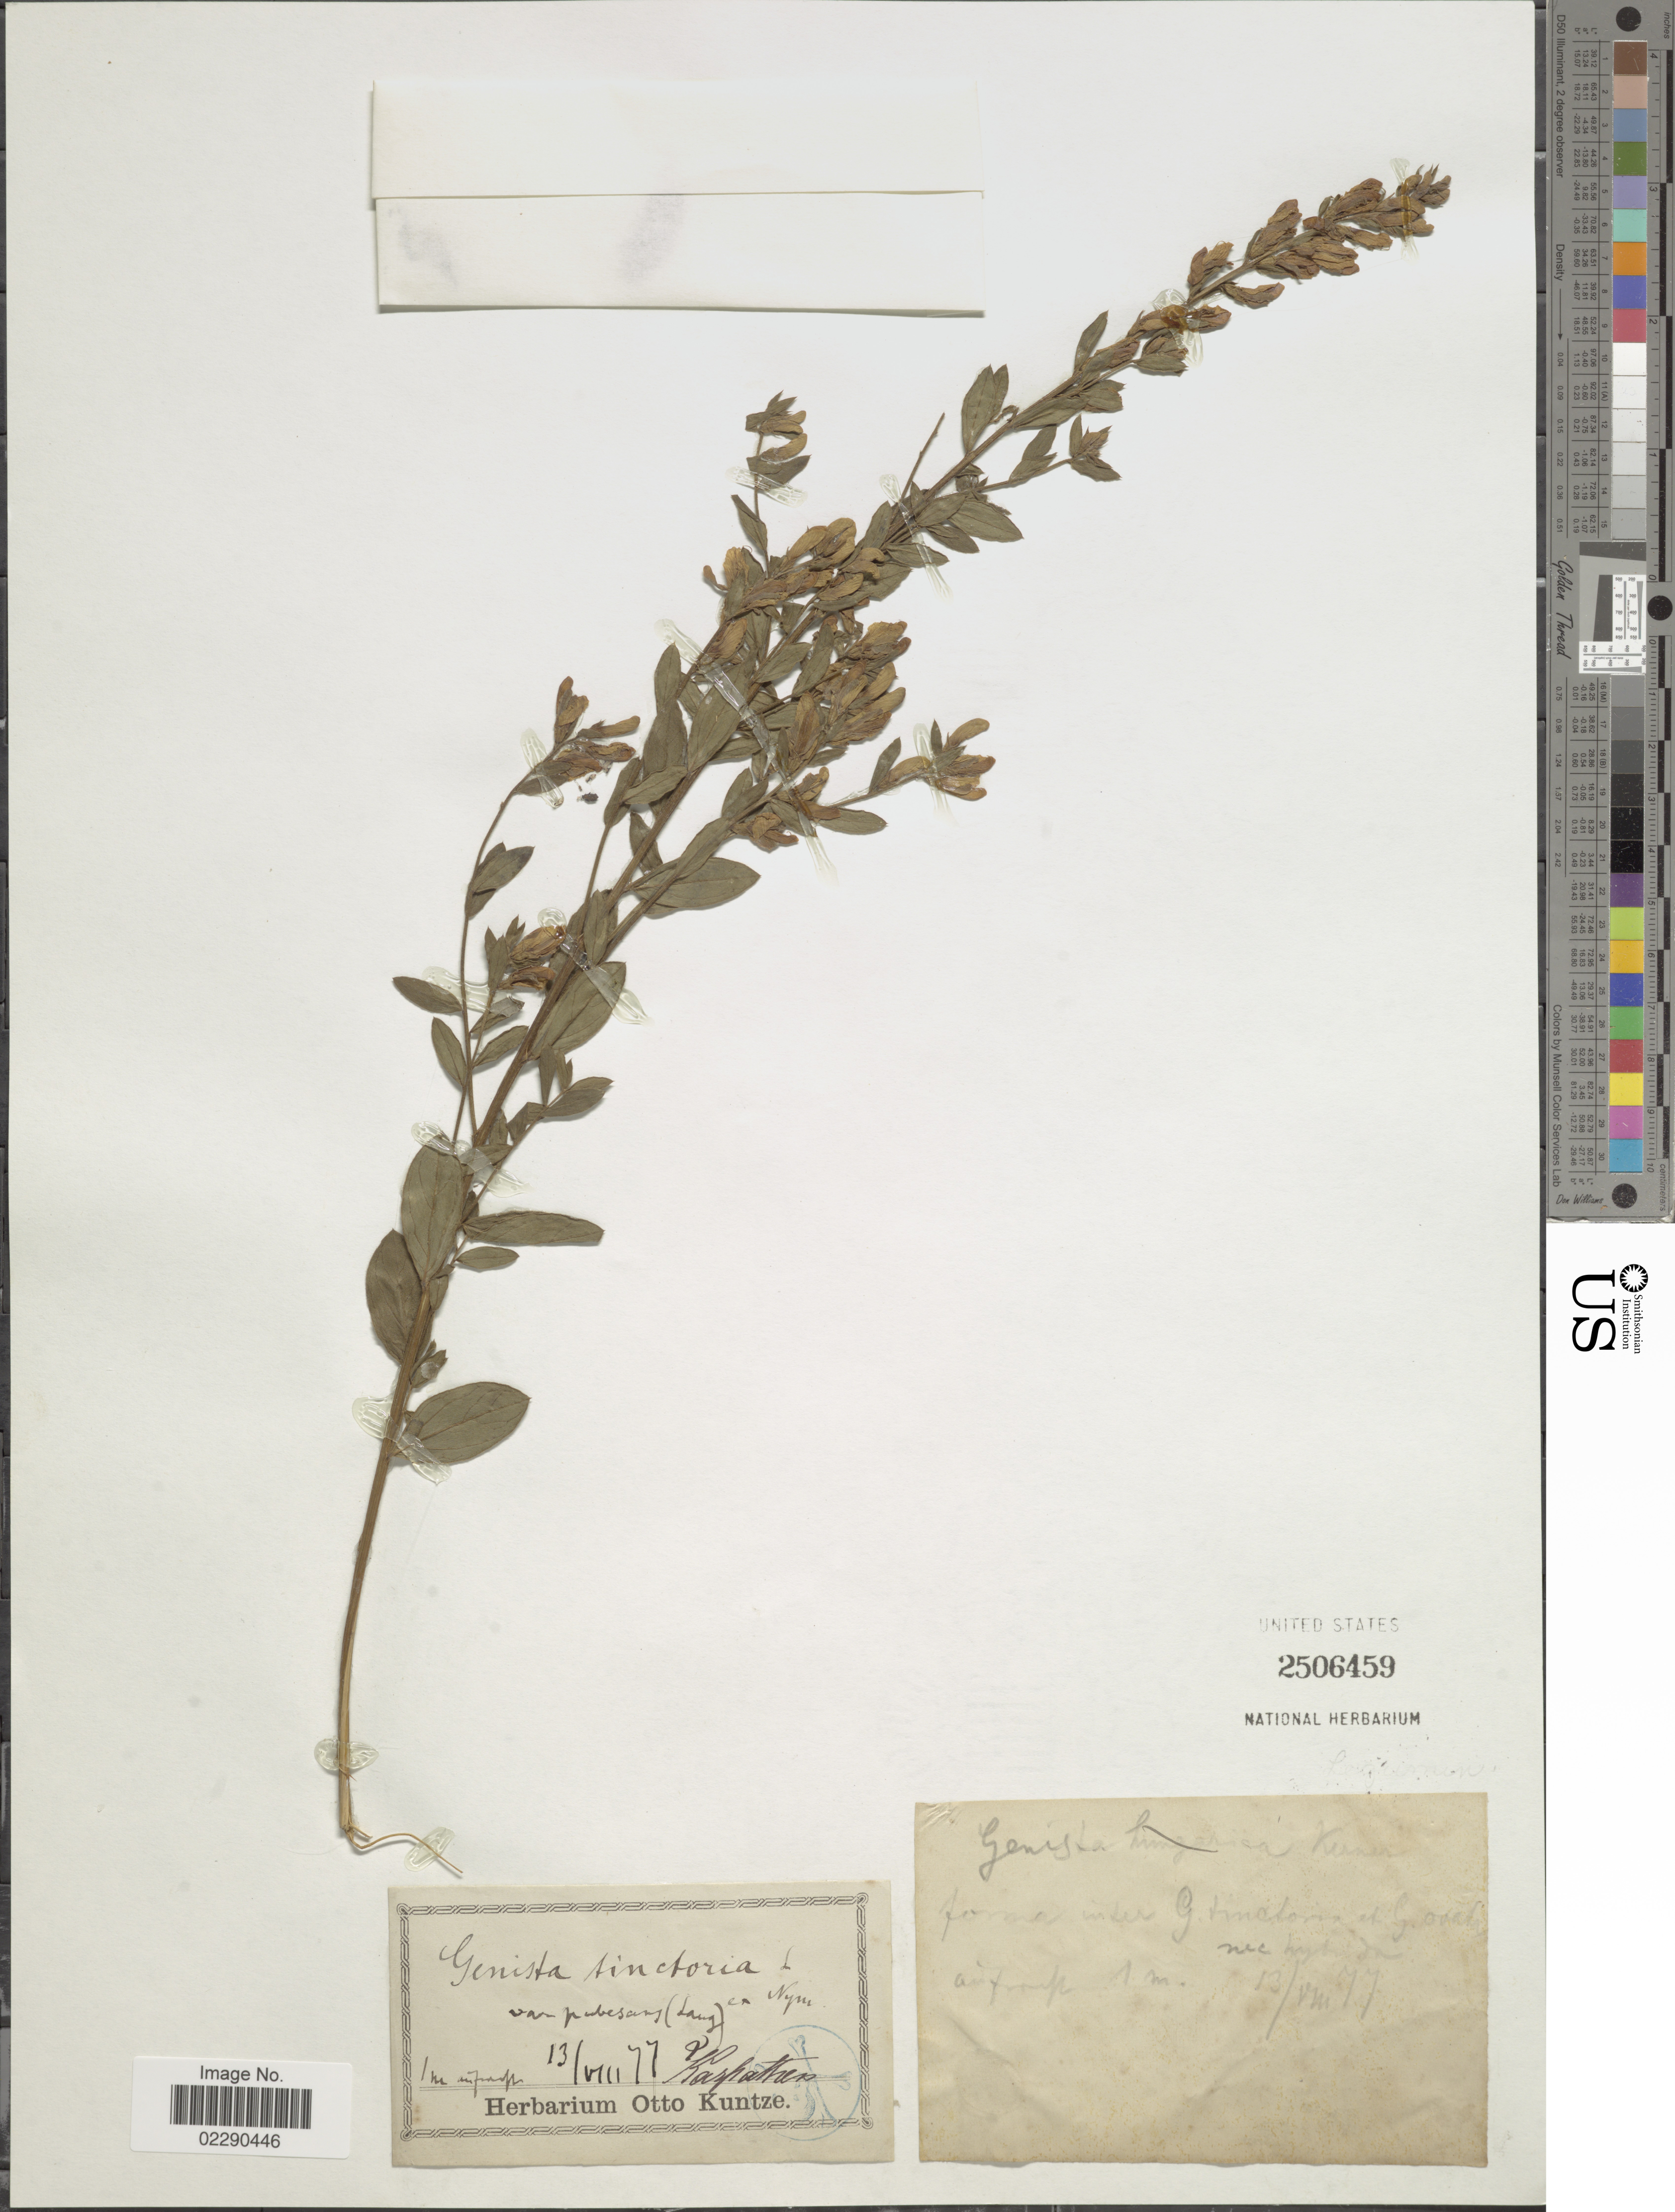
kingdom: Plantae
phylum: Tracheophyta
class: Magnoliopsida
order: Fabales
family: Fabaceae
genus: Genista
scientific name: Genista tinctoria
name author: L.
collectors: ex herb. Otto Kuntze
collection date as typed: Transcribed d/m/y: 13/8/77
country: Greece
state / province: South Aegean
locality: Karpathen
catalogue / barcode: US 2506459